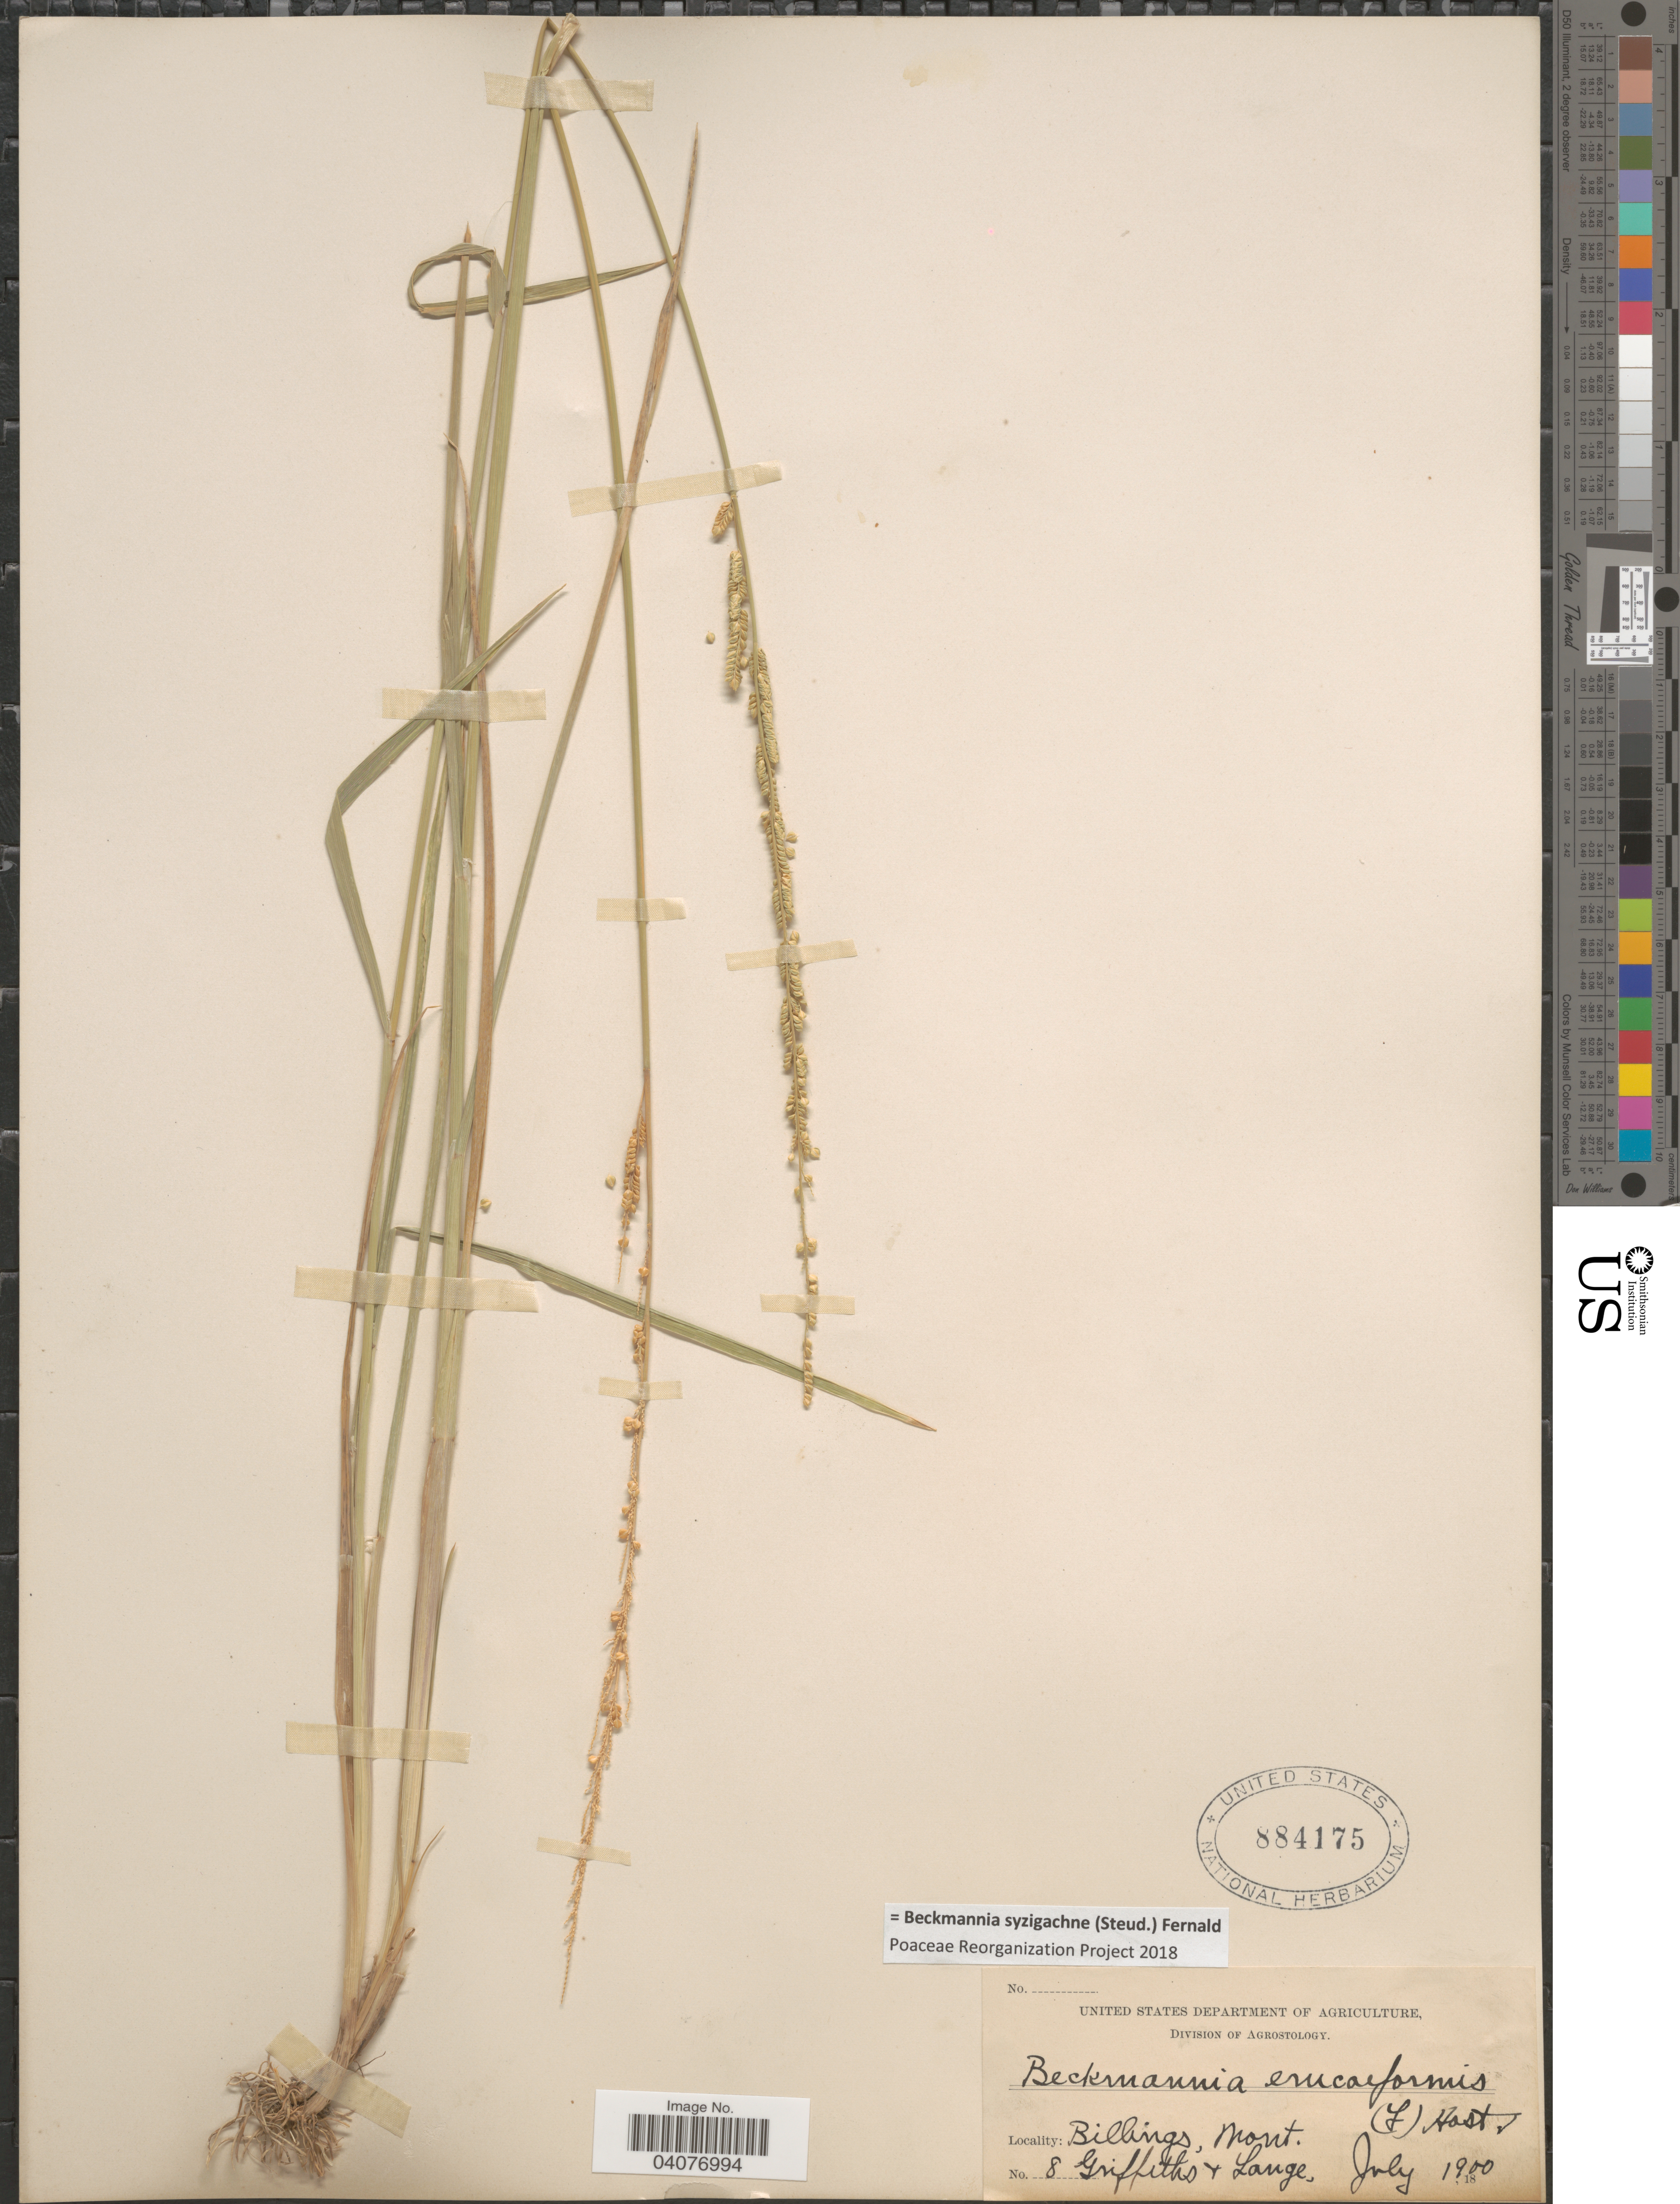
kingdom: Plantae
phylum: Tracheophyta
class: Liliopsida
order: Poales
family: Poaceae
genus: Beckmannia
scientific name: Beckmannia syzigachne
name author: (Steud.) Fernald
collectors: -- Griffiths & -- Lange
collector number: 8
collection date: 1900-07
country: United States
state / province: Montana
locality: Billings.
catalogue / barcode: US 884175